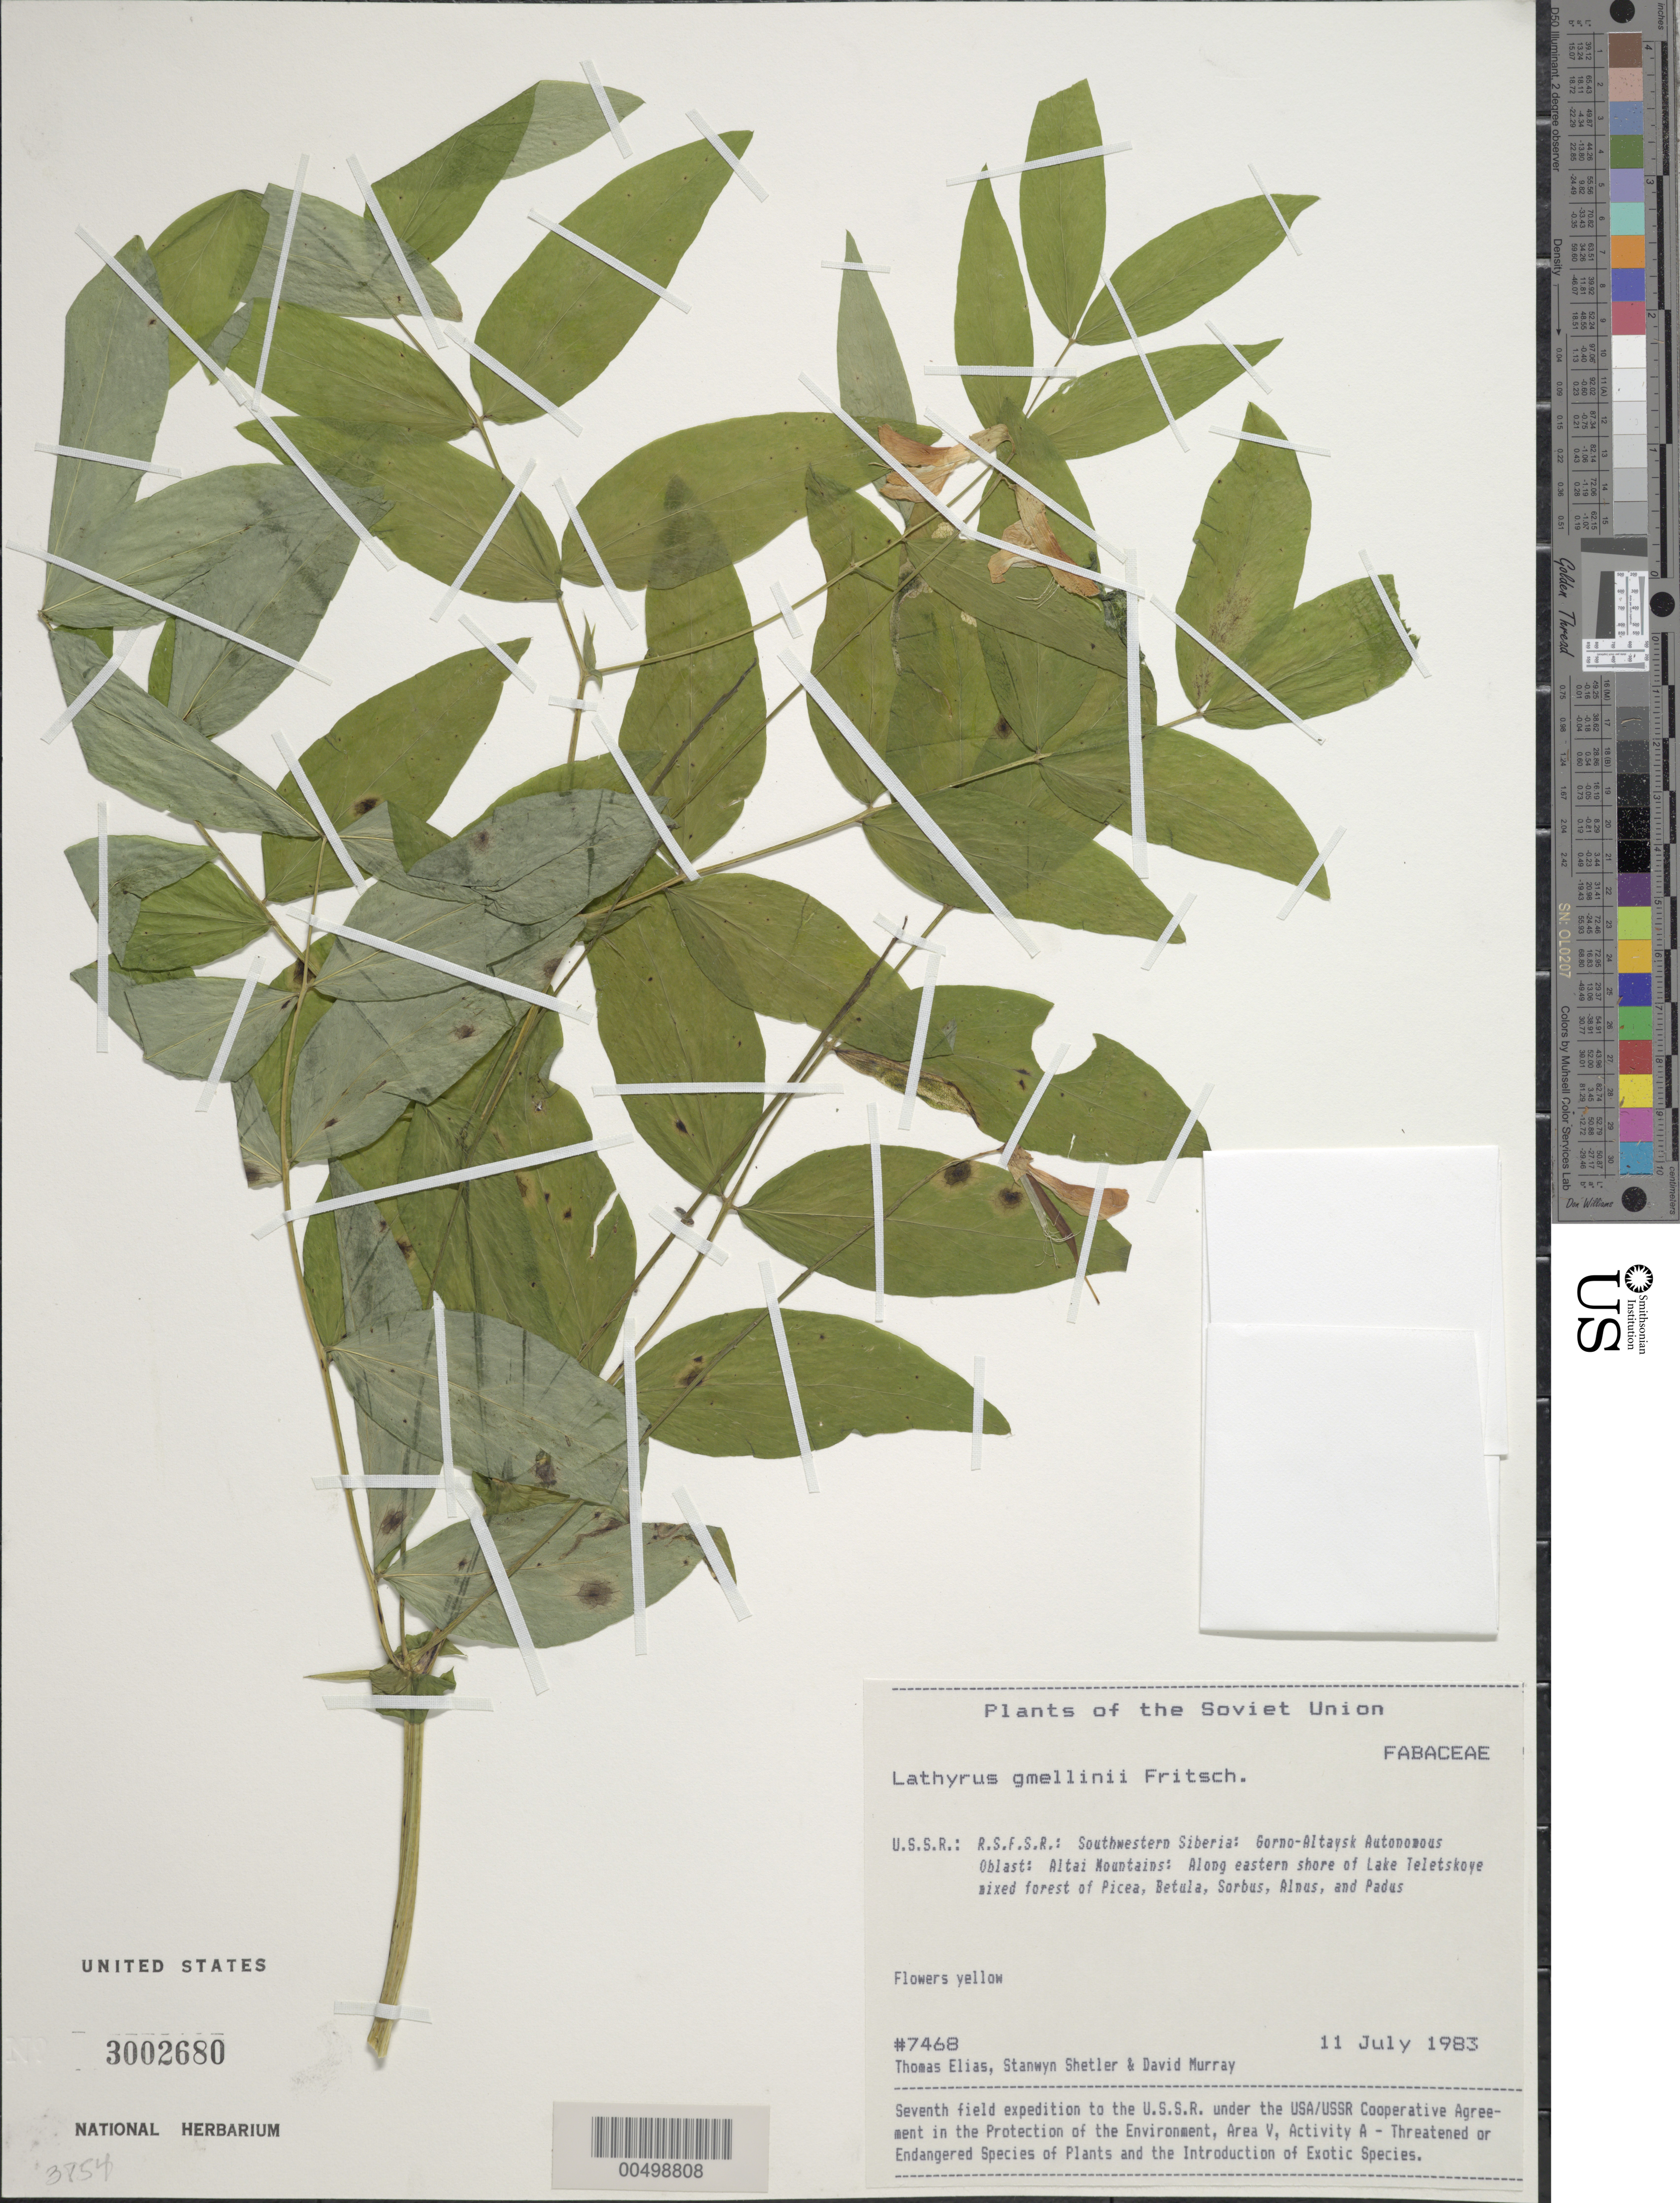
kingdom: Plantae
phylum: Tracheophyta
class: Magnoliopsida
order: Fabales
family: Fabaceae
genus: Lathyrus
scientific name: Lathyrus gmelinii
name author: Fritsch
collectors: T. Elias, S. Shetler & D. F. Murray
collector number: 7468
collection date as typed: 11 Jul 1983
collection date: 1983-07-11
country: Russian Federation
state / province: Altai Republic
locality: Altai Mountains, along eastern shore of Lake Teletskoye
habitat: mixed forest of Picea, Betula, Sorbus, Alnus, and Padus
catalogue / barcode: US 3002680